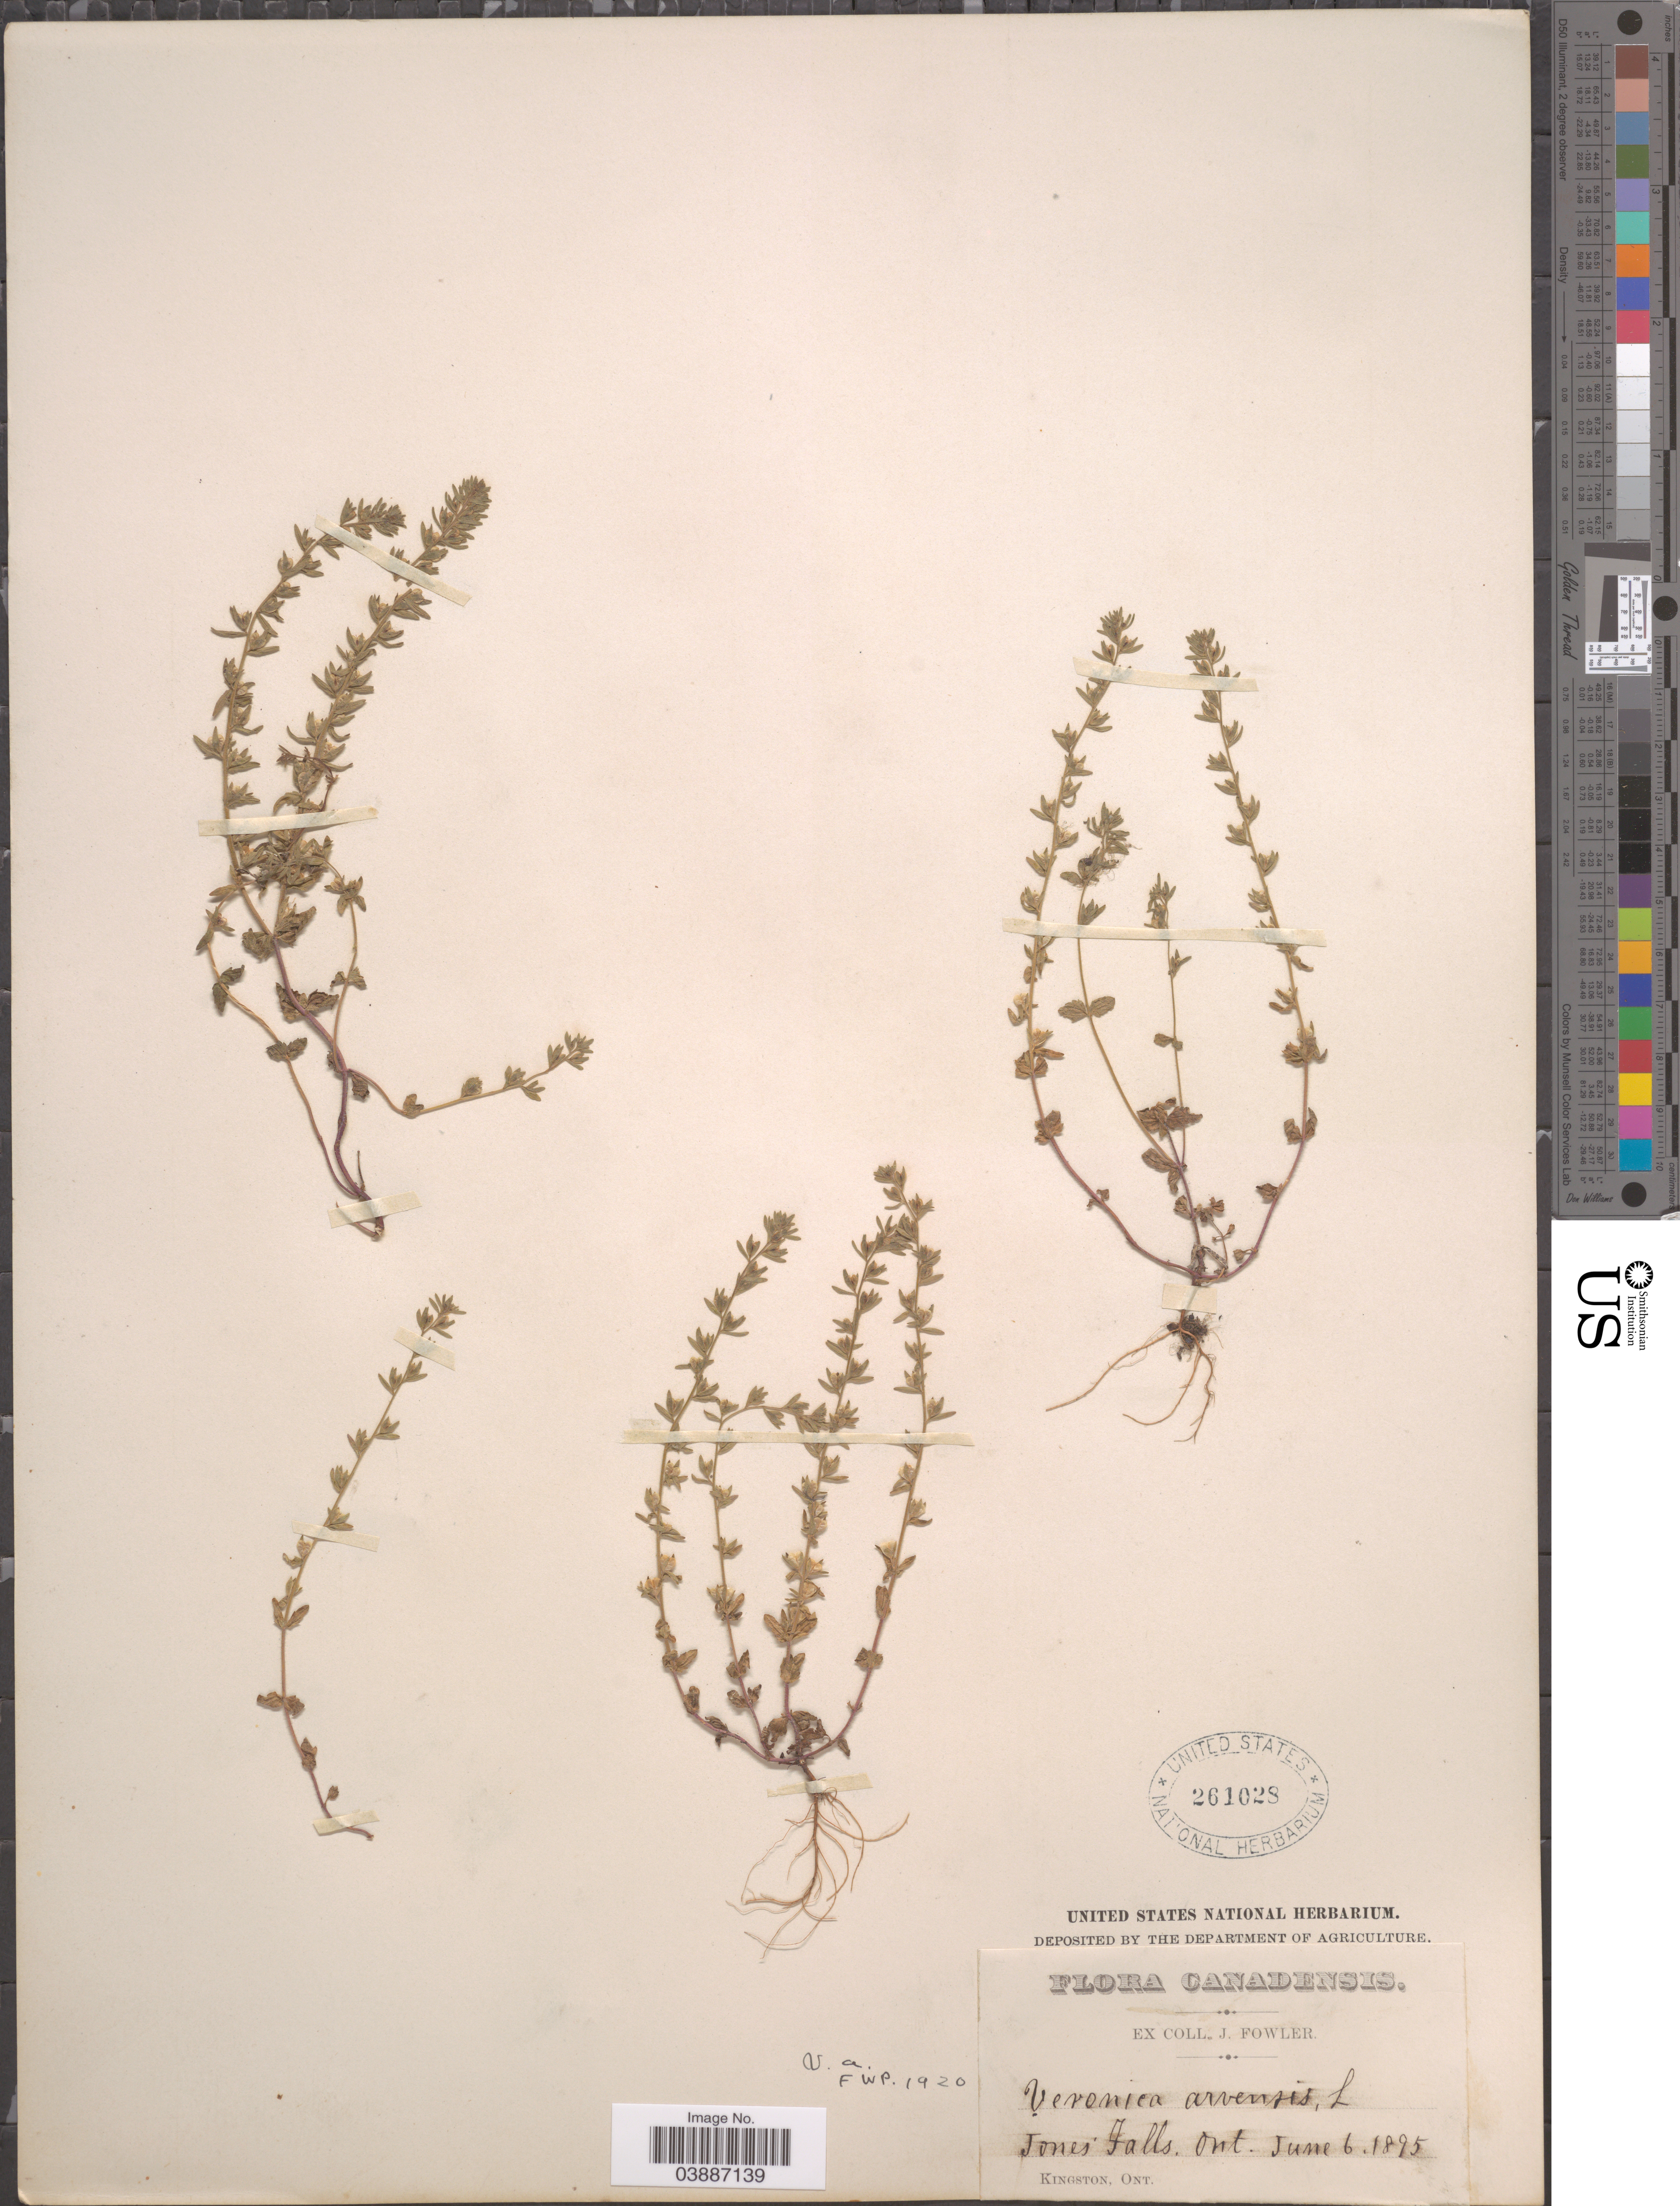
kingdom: Plantae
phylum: Tracheophyta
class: Magnoliopsida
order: Lamiales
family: Plantaginaceae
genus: Veronica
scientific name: Veronica arvensis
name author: L.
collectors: J. Fowler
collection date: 1895-06-06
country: Canada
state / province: Ontario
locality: Jones' Falls.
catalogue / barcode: US 261028